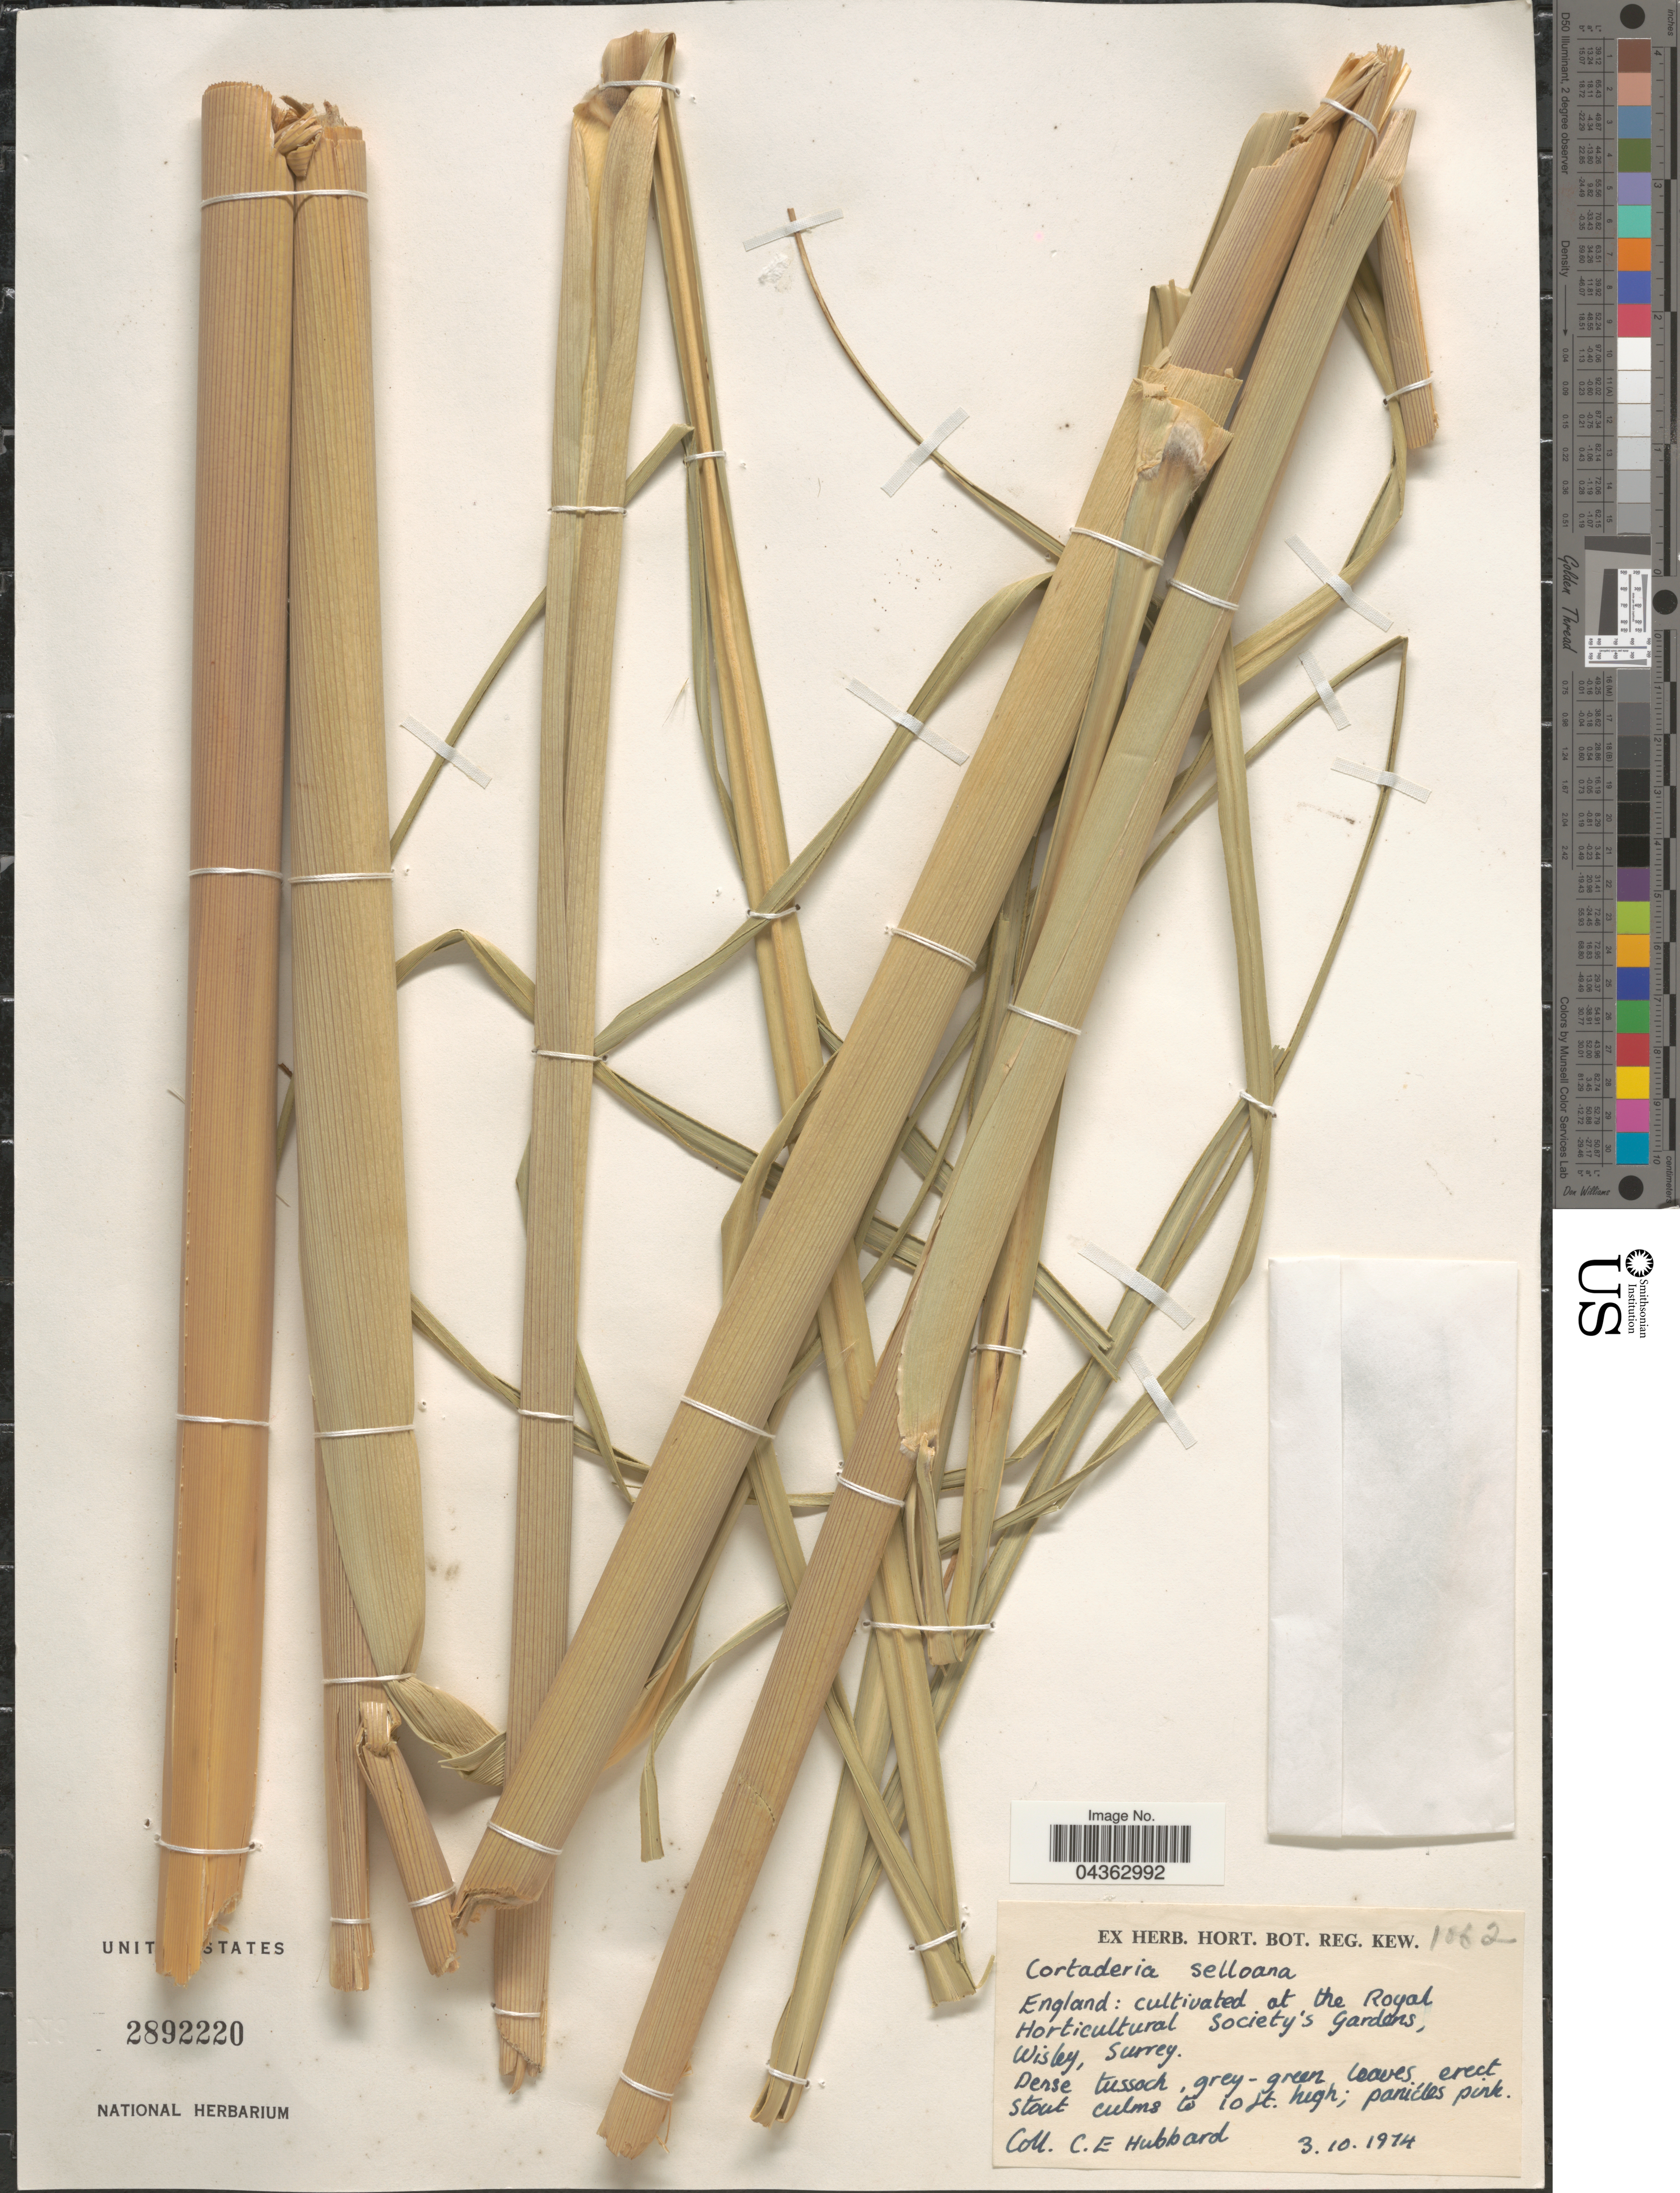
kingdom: Plantae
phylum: Tracheophyta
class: Liliopsida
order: Poales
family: Poaceae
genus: Cortaderia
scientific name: Cortaderia selloana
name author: (Schult. & Schult. f.) Asch. & Graebn.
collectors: C. E. Hubbard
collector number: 1062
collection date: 1974-10-03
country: United Kingdom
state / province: England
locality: Cultivated at the Royal Horticultural Society's Gardens, Wisley, Surrey.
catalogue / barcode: US 2892220